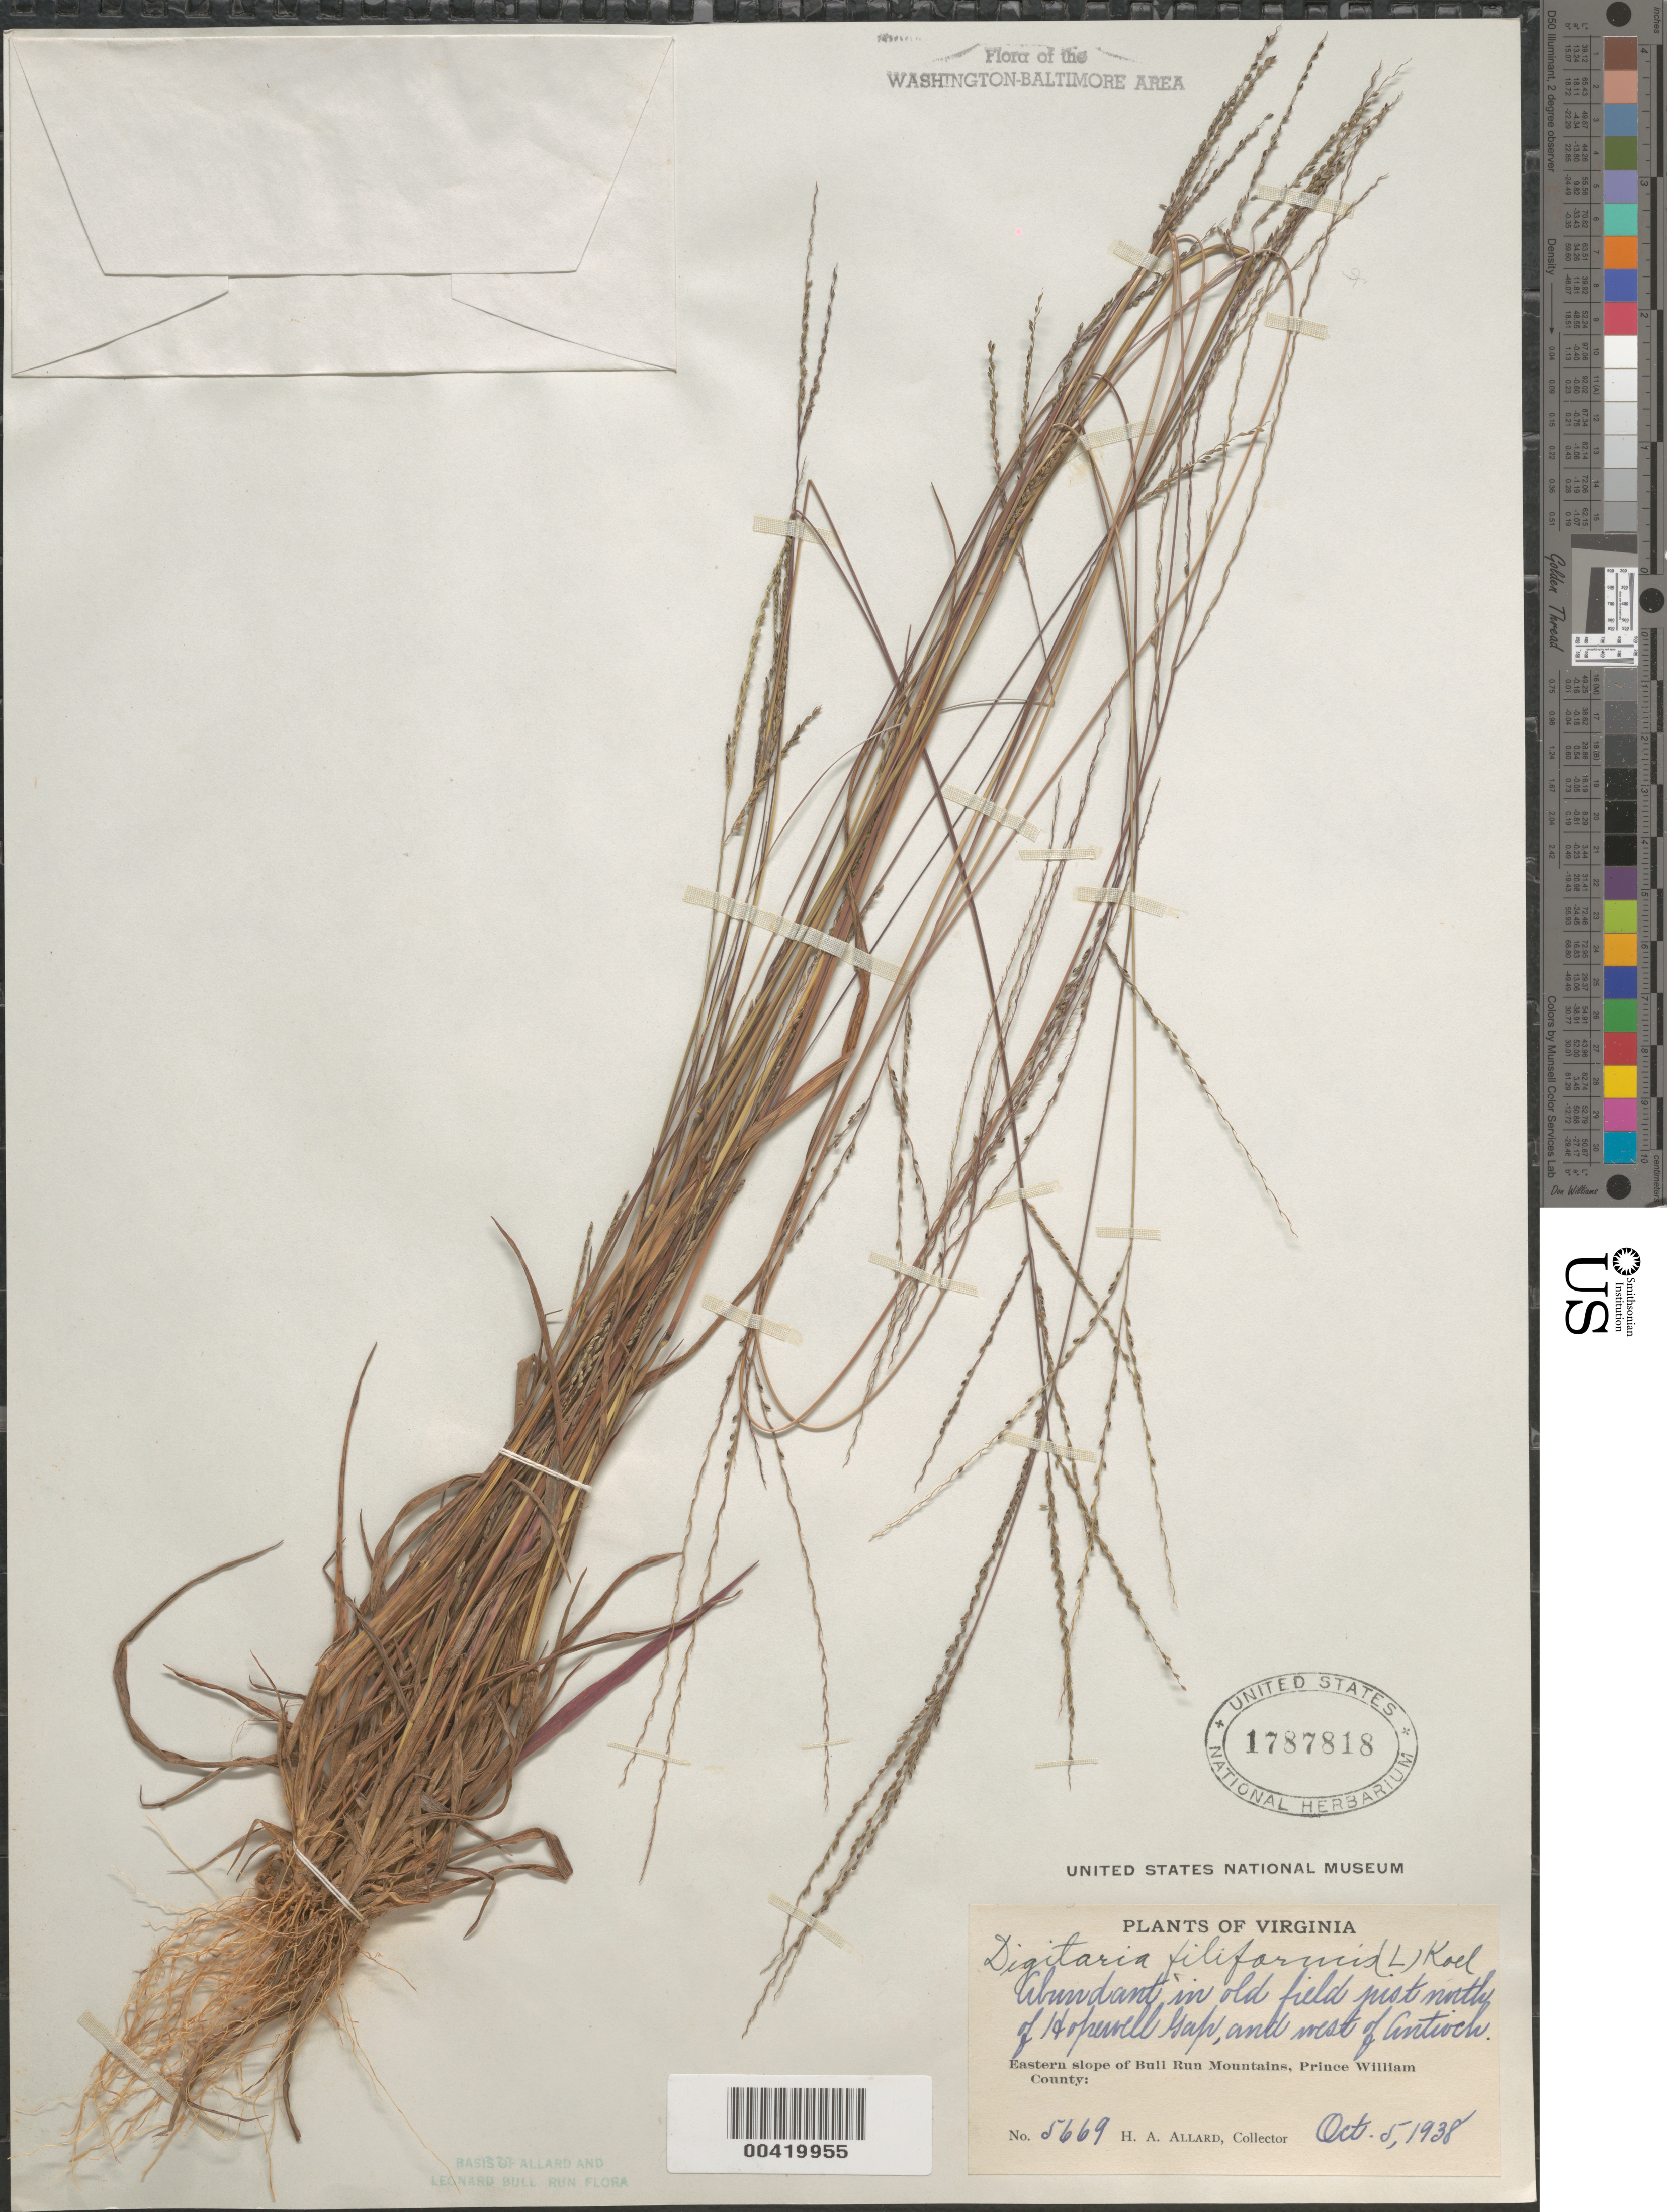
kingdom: Plantae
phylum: Tracheophyta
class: Liliopsida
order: Poales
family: Poaceae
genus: Digitaria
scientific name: Digitaria filiformis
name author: (L.) Koeler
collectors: H. A. Allard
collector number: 5669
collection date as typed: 05 Oct 1938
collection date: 1938-10-05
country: United States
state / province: Virginia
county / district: Prince William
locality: North of Hopewell Gap and west of Antioch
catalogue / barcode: US 1787818